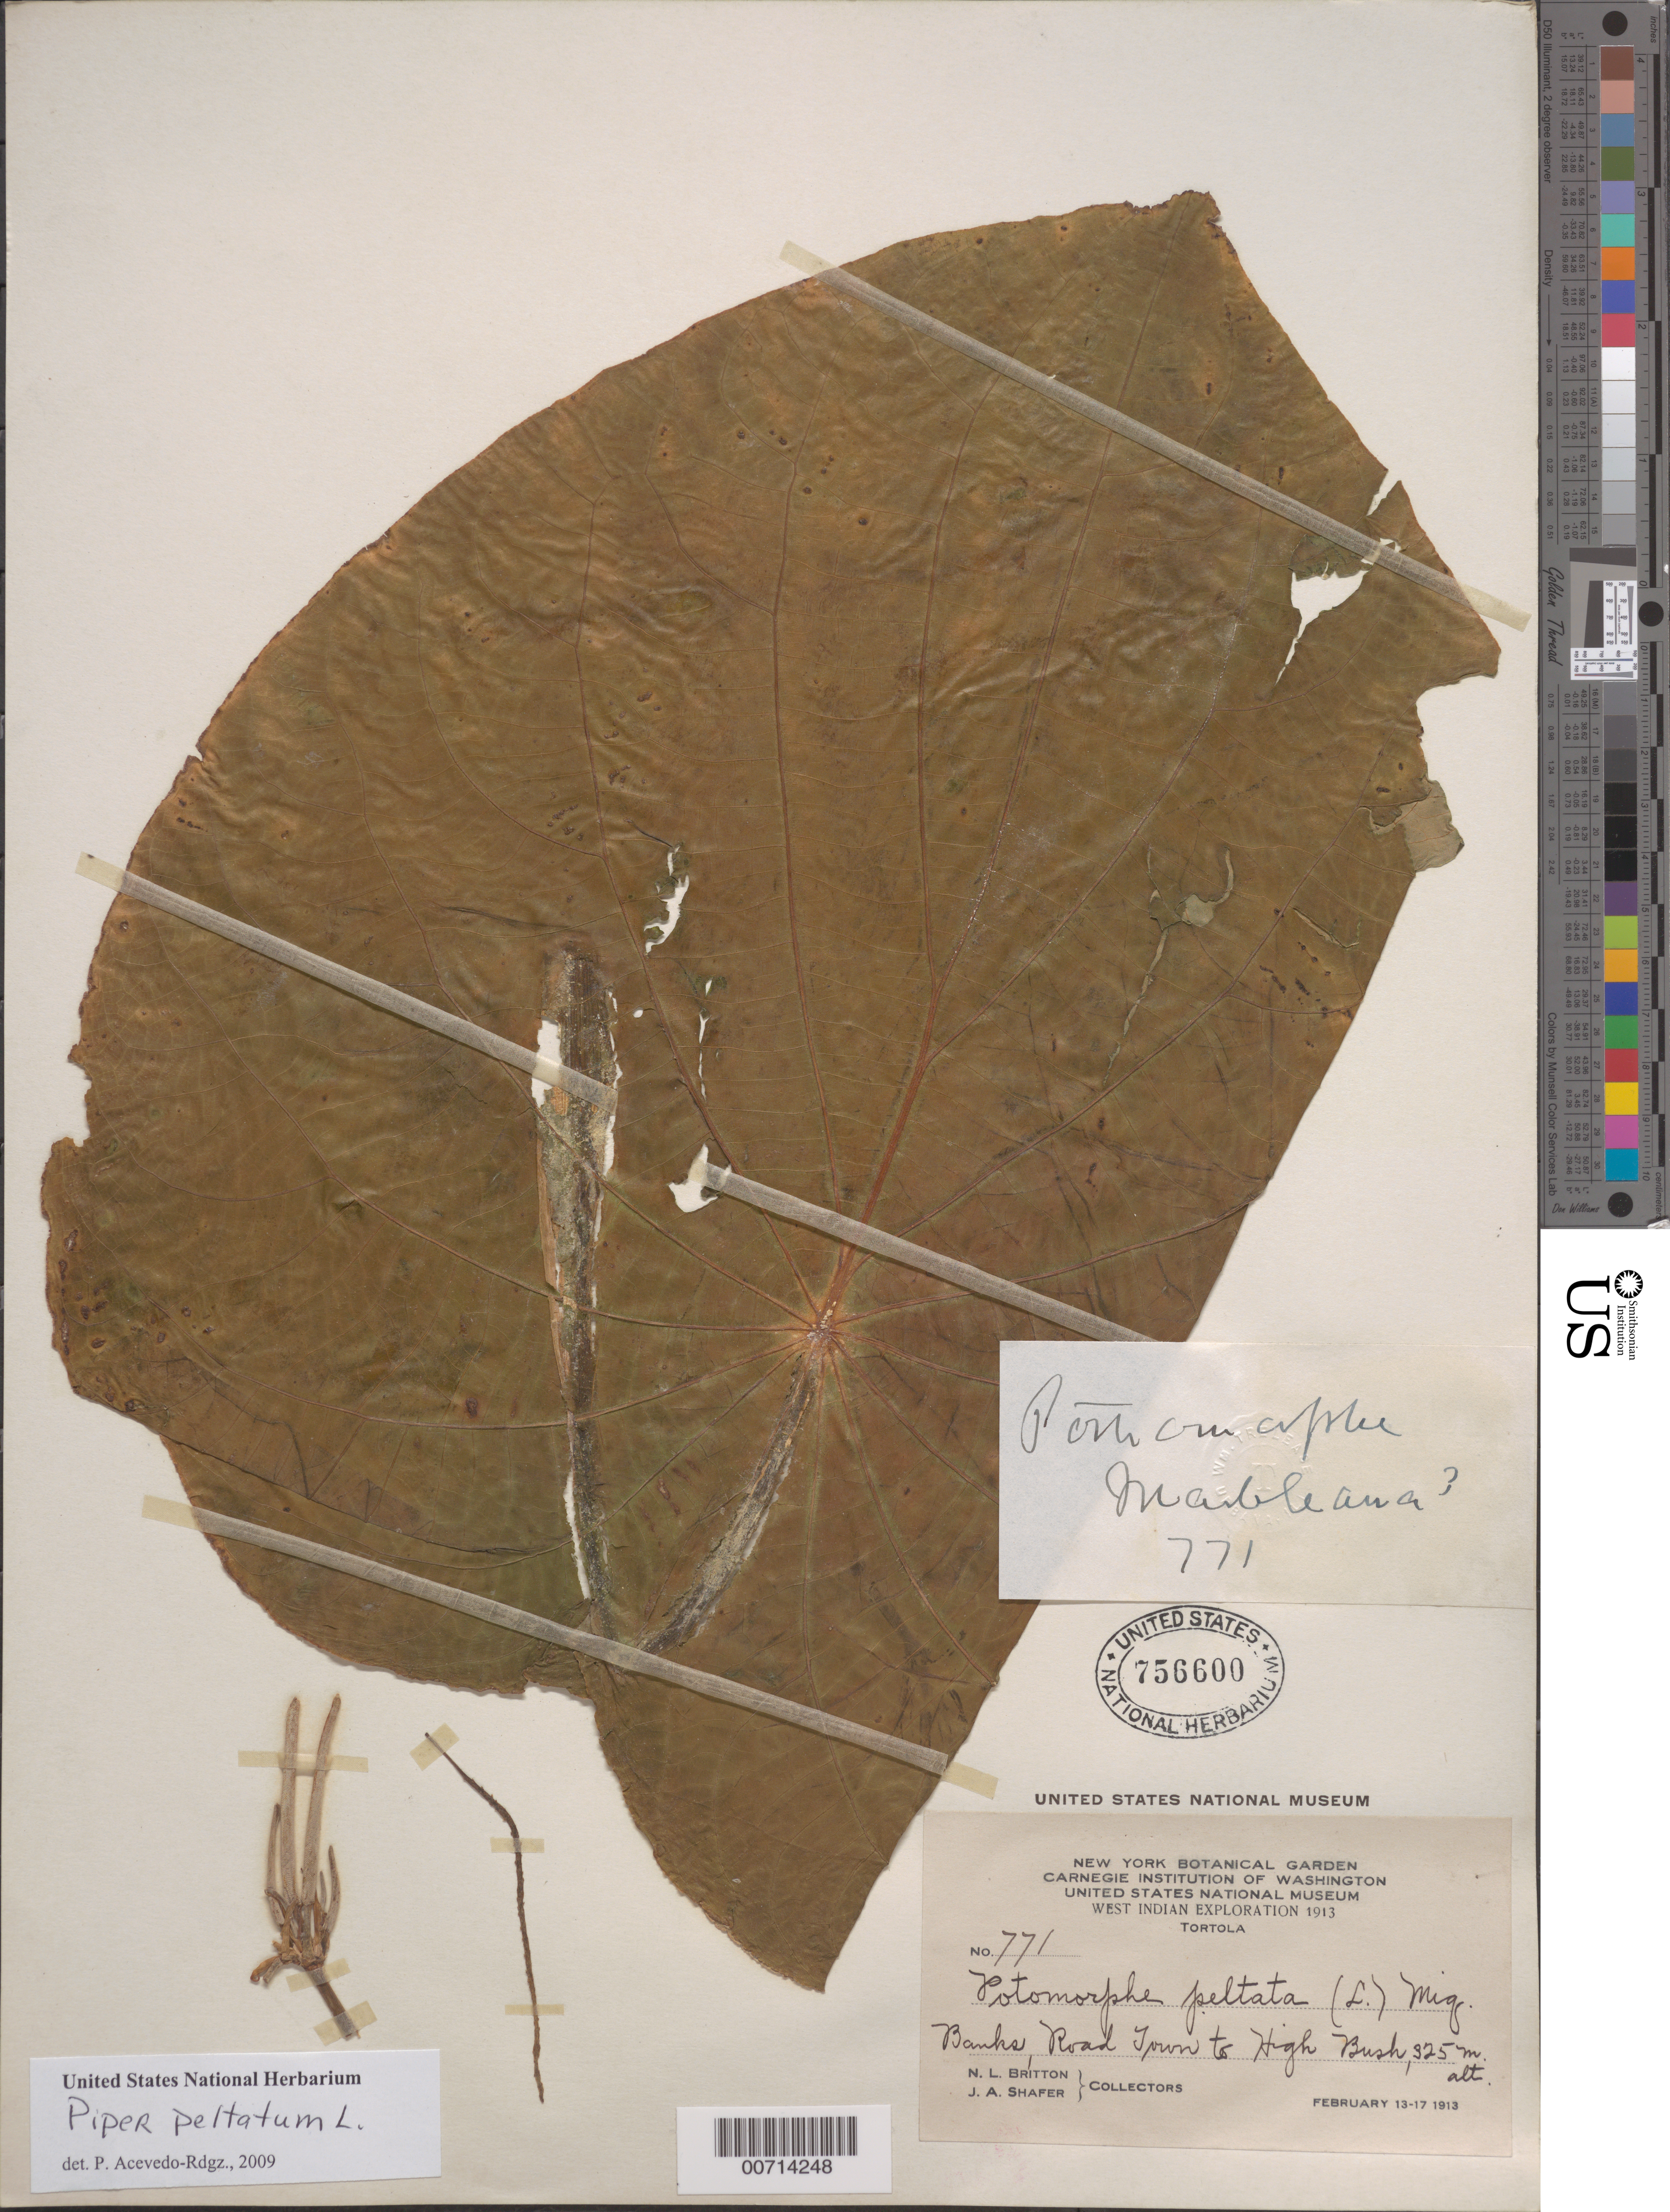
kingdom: Plantae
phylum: Tracheophyta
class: Magnoliopsida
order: Piperales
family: Piperaceae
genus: Piper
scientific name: Piper peltatum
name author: L.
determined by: Acevedo-Rodríguez, P., (BOT), Smithsonian Institution - National Museum of Natural History (UNITED STATES)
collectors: N. Britton & J. A. Shafer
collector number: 771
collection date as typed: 13 Feb 1913 to 17 Feb 1913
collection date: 1913-02-13/1913-02-17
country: British Virgin Islands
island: Tortola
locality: Road Town to High Bush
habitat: Banks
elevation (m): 325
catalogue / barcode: US 756600